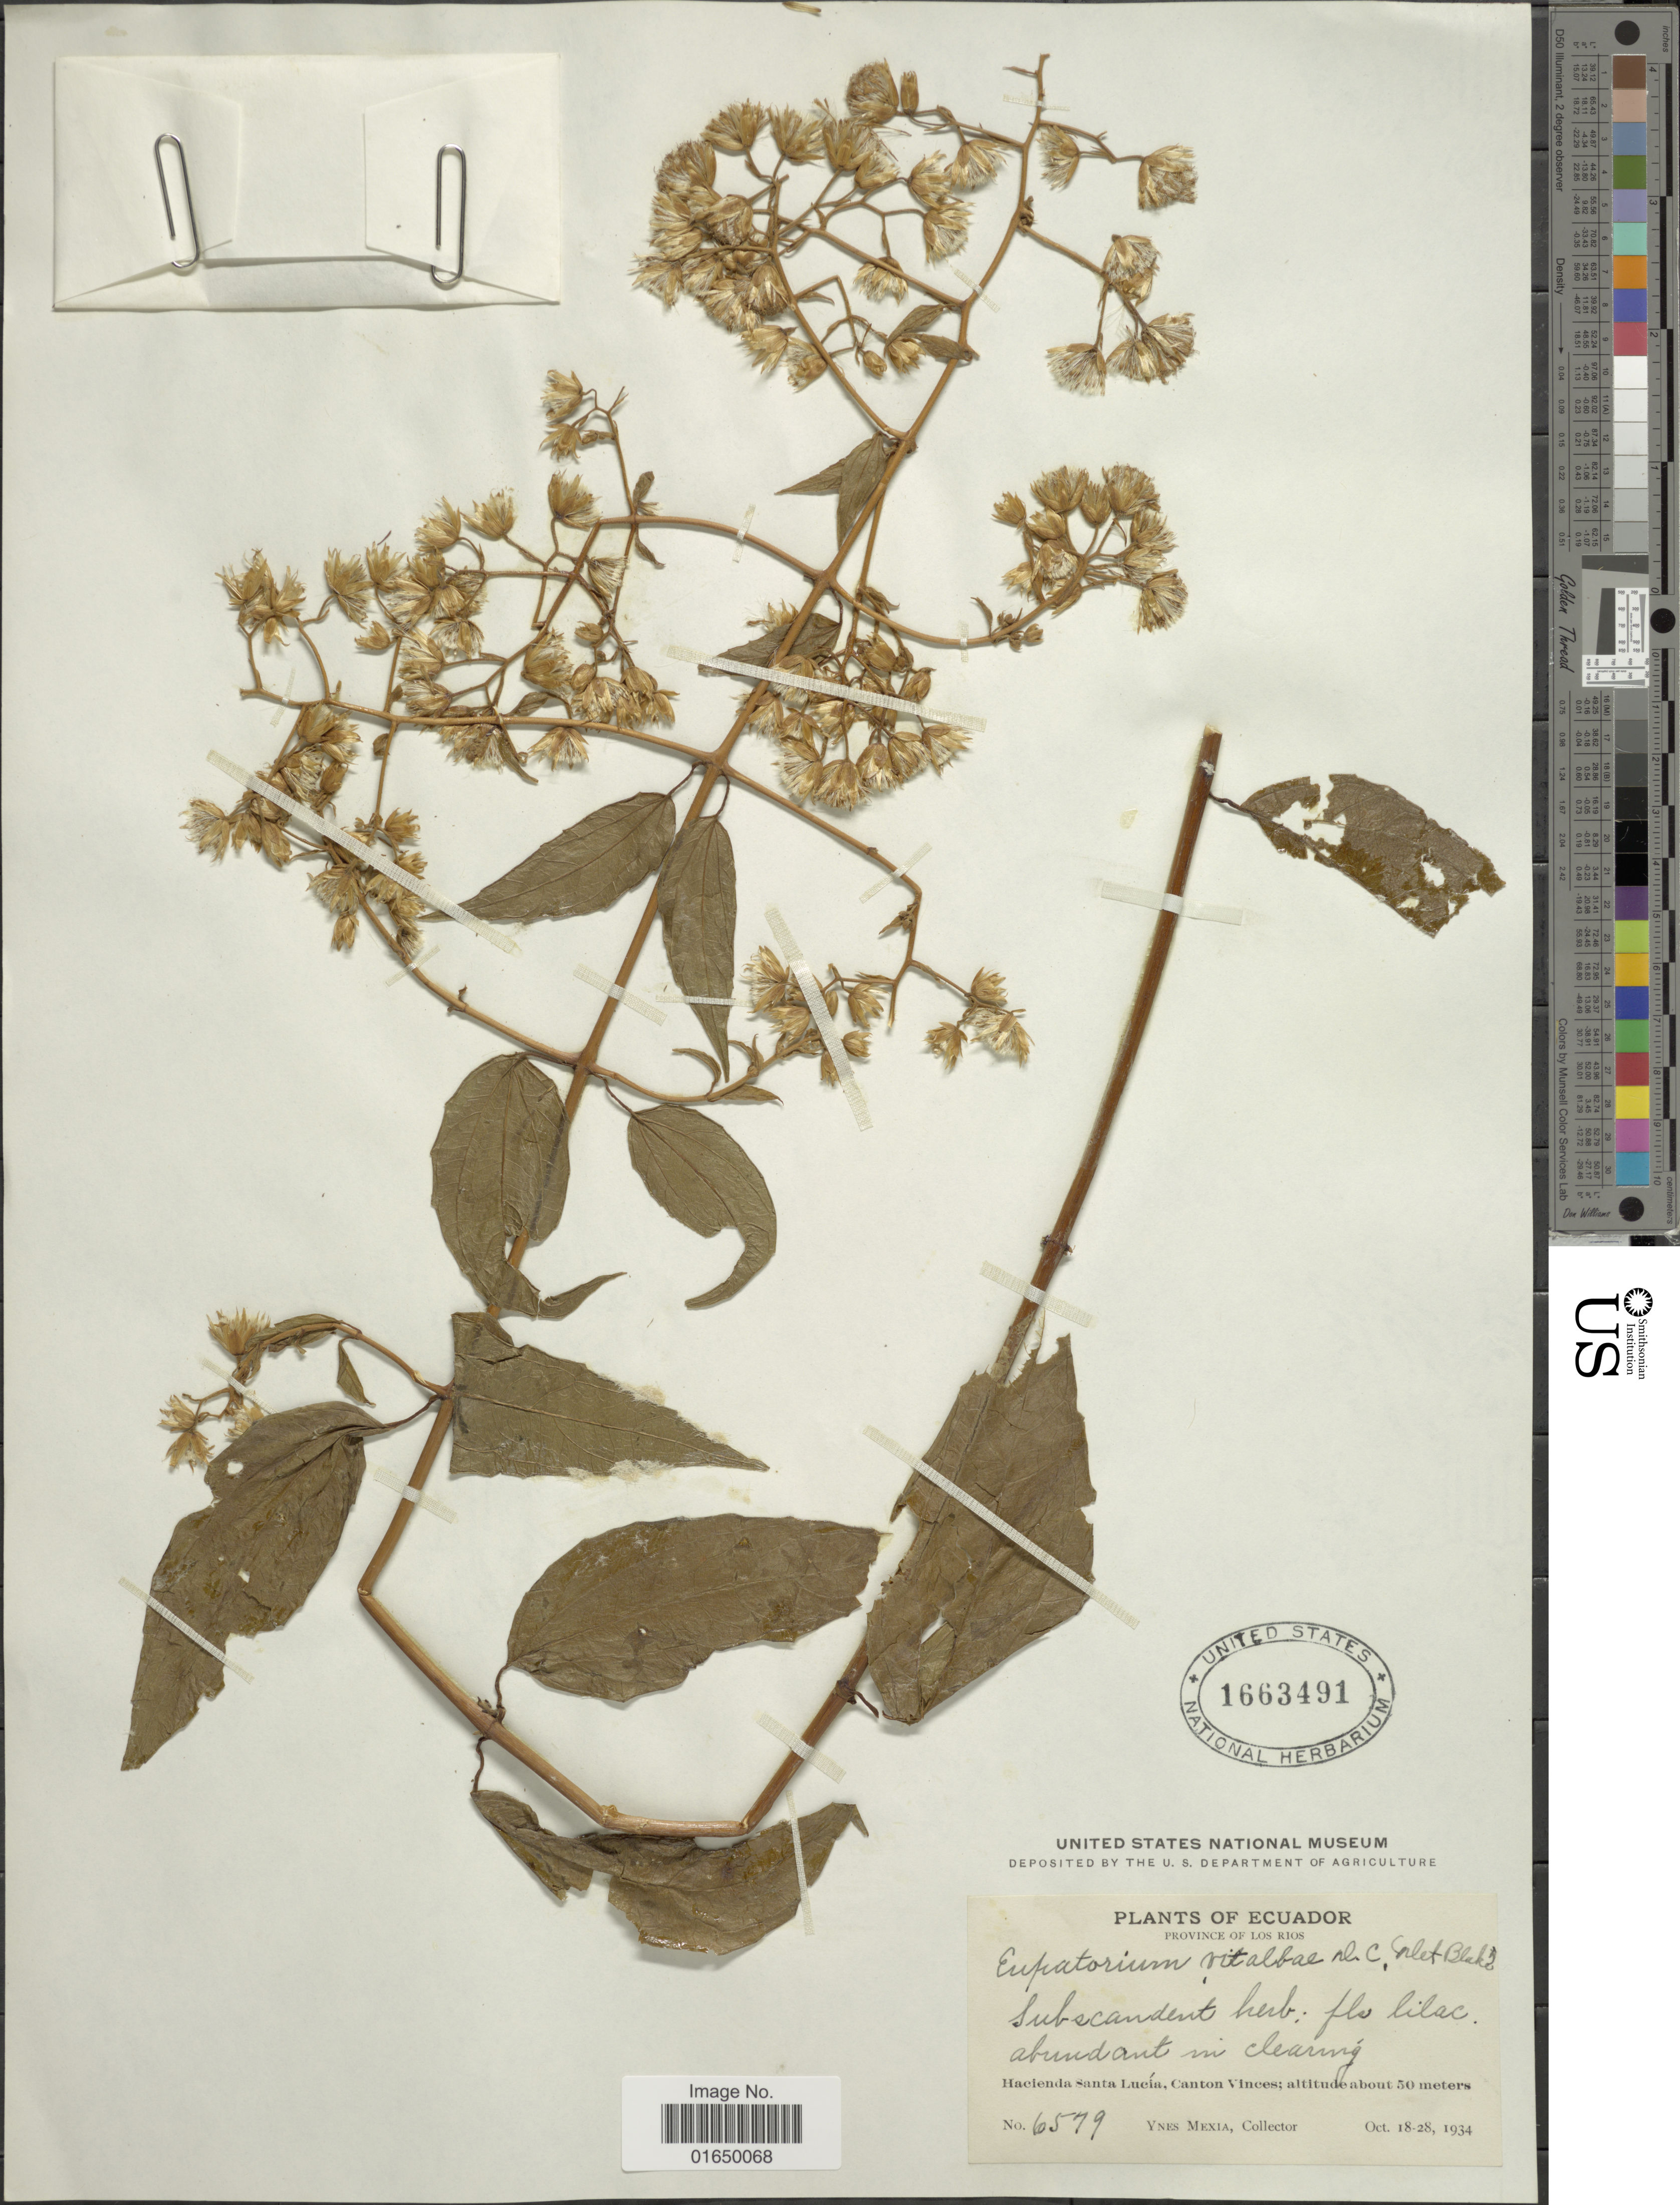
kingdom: Plantae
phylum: Tracheophyta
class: Magnoliopsida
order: Asterales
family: Asteraceae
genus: Heterocondylus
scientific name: Heterocondylus vitalbae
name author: (DC.) R.M. King & H. Rob.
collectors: Y. Mexia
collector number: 6579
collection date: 1934-10-18/1934-10-28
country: Ecuador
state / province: Los Ríos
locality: Hacienda Santa Lucía, Canton Vinces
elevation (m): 50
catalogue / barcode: US 1663491